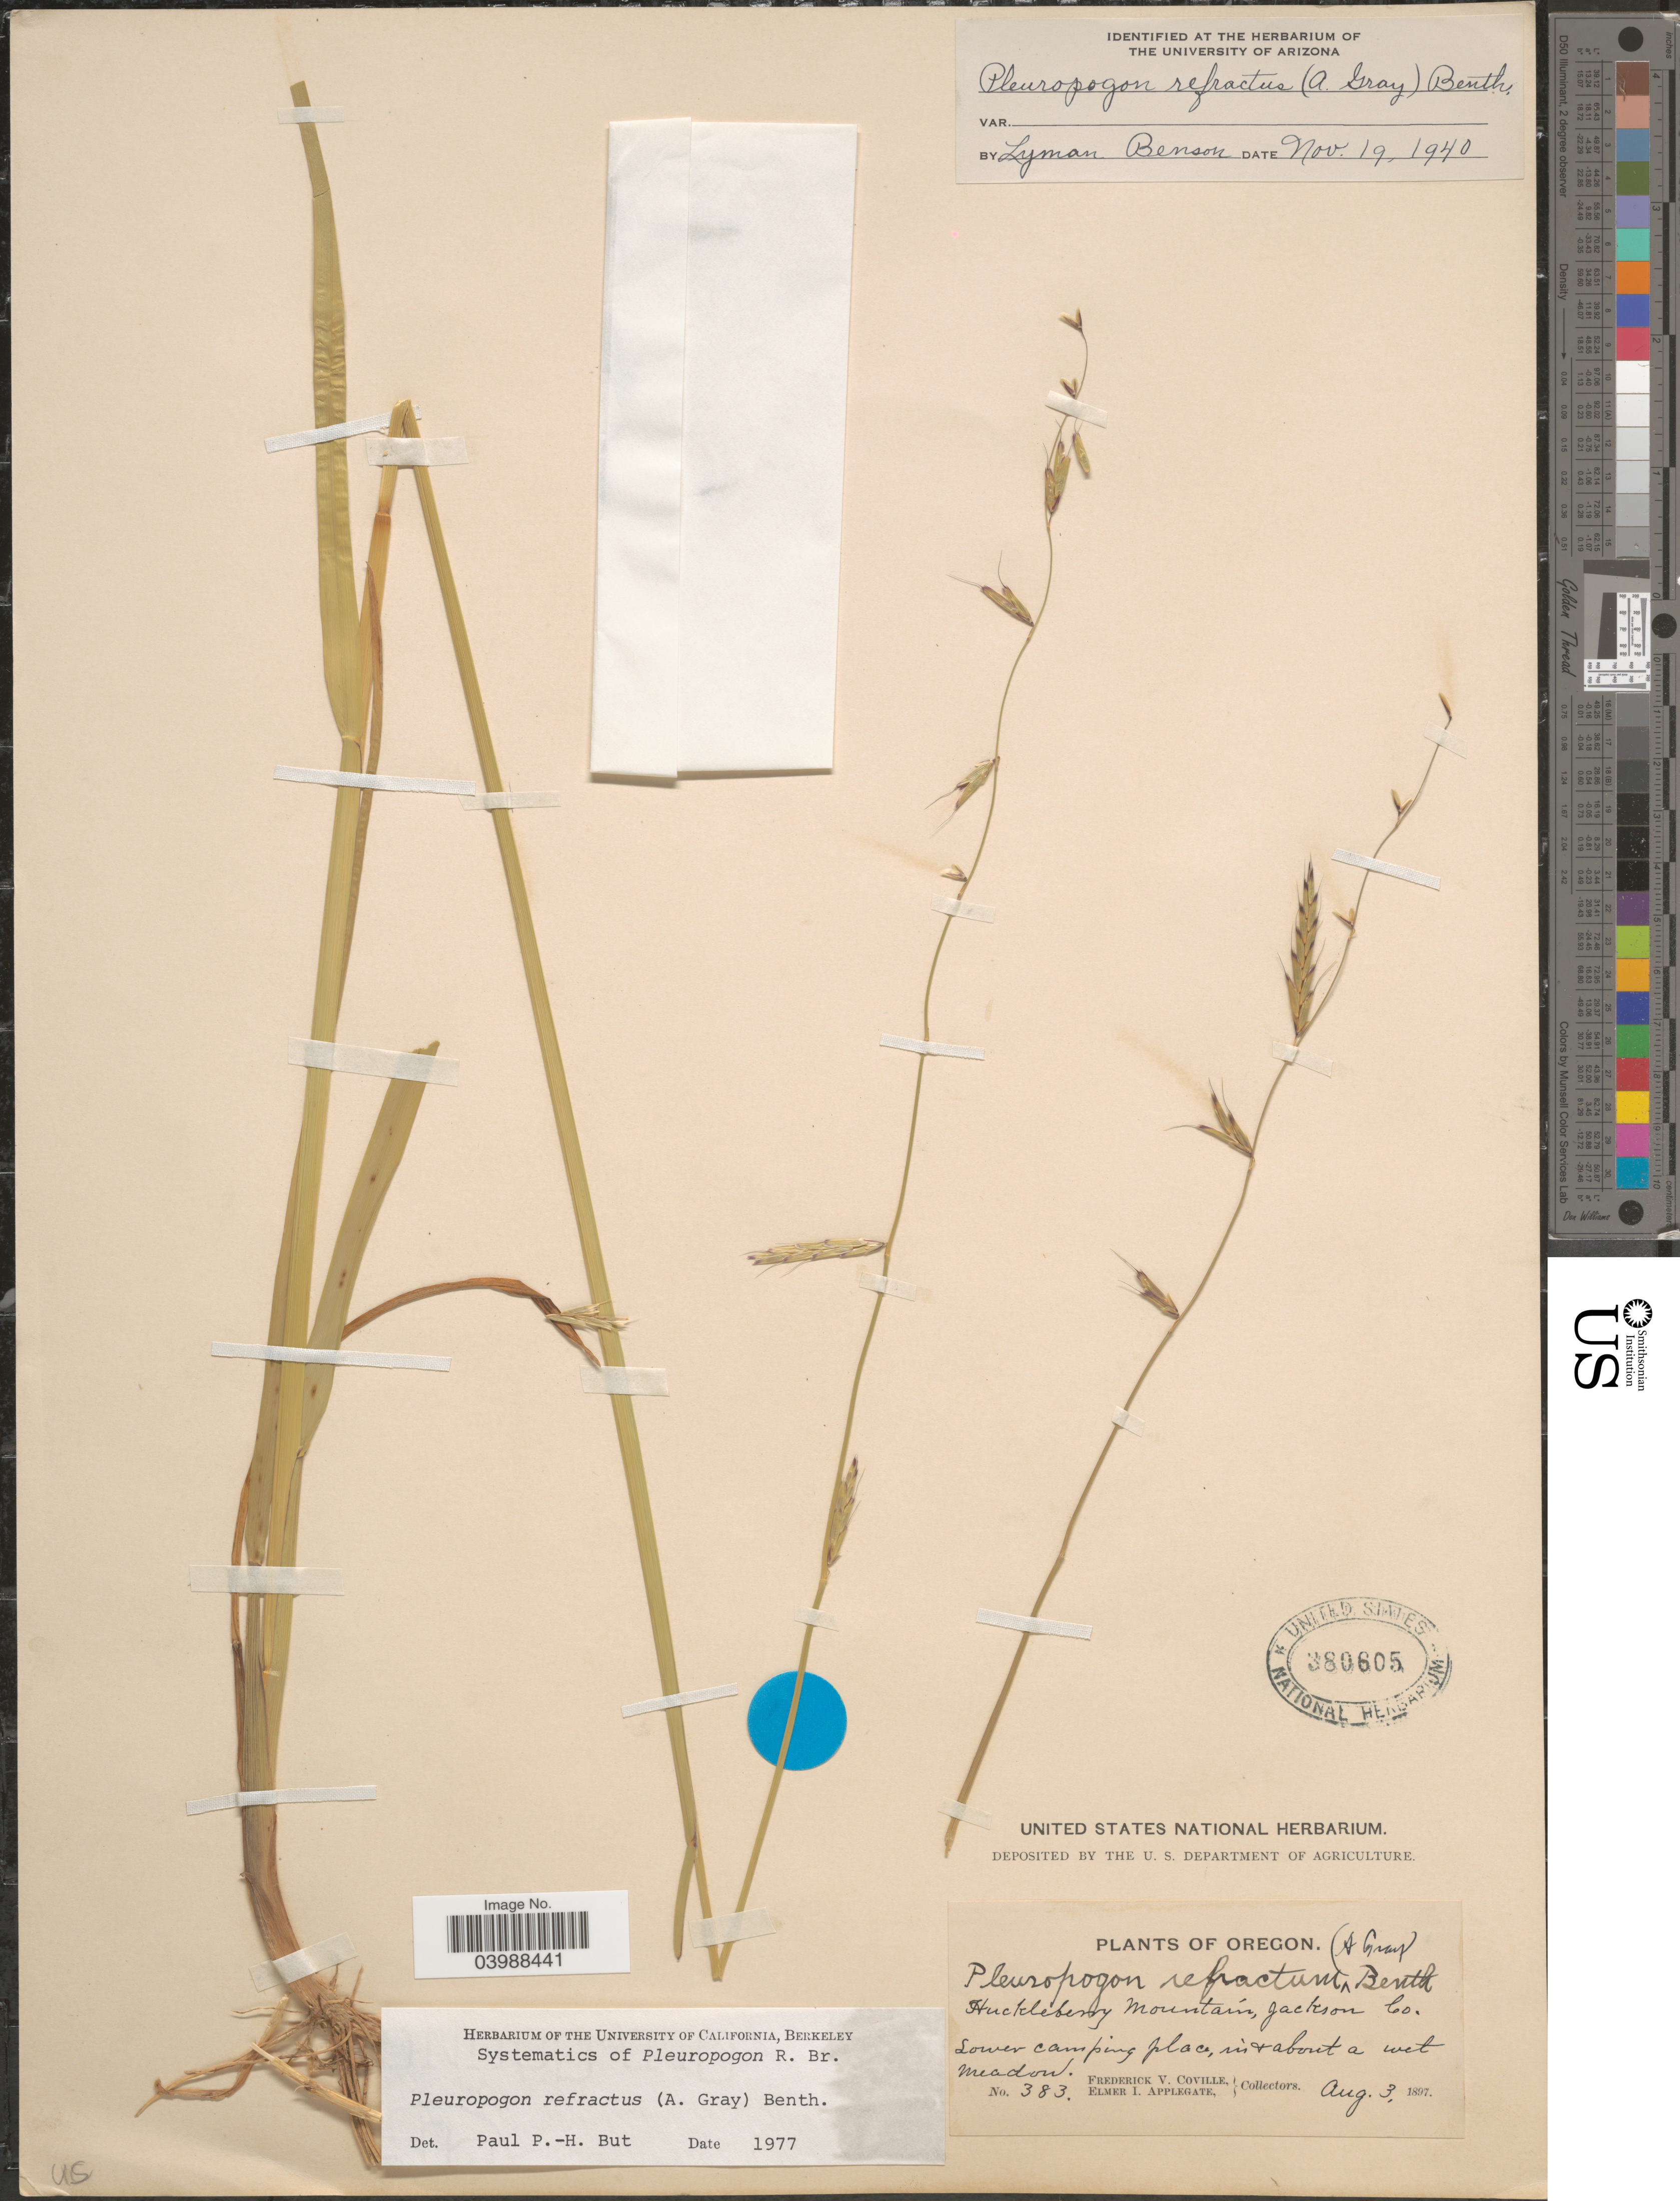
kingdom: Plantae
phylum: Tracheophyta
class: Liliopsida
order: Poales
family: Poaceae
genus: Pleuropogon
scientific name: Pleuropogon refractus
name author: (A. Gray) Benth.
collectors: F. V. Coville & E. I. Applegate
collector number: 383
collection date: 1897-08-03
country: United States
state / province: Oregon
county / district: Jackson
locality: Huckleberry Mountain, Jackson Co.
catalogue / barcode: US 380605